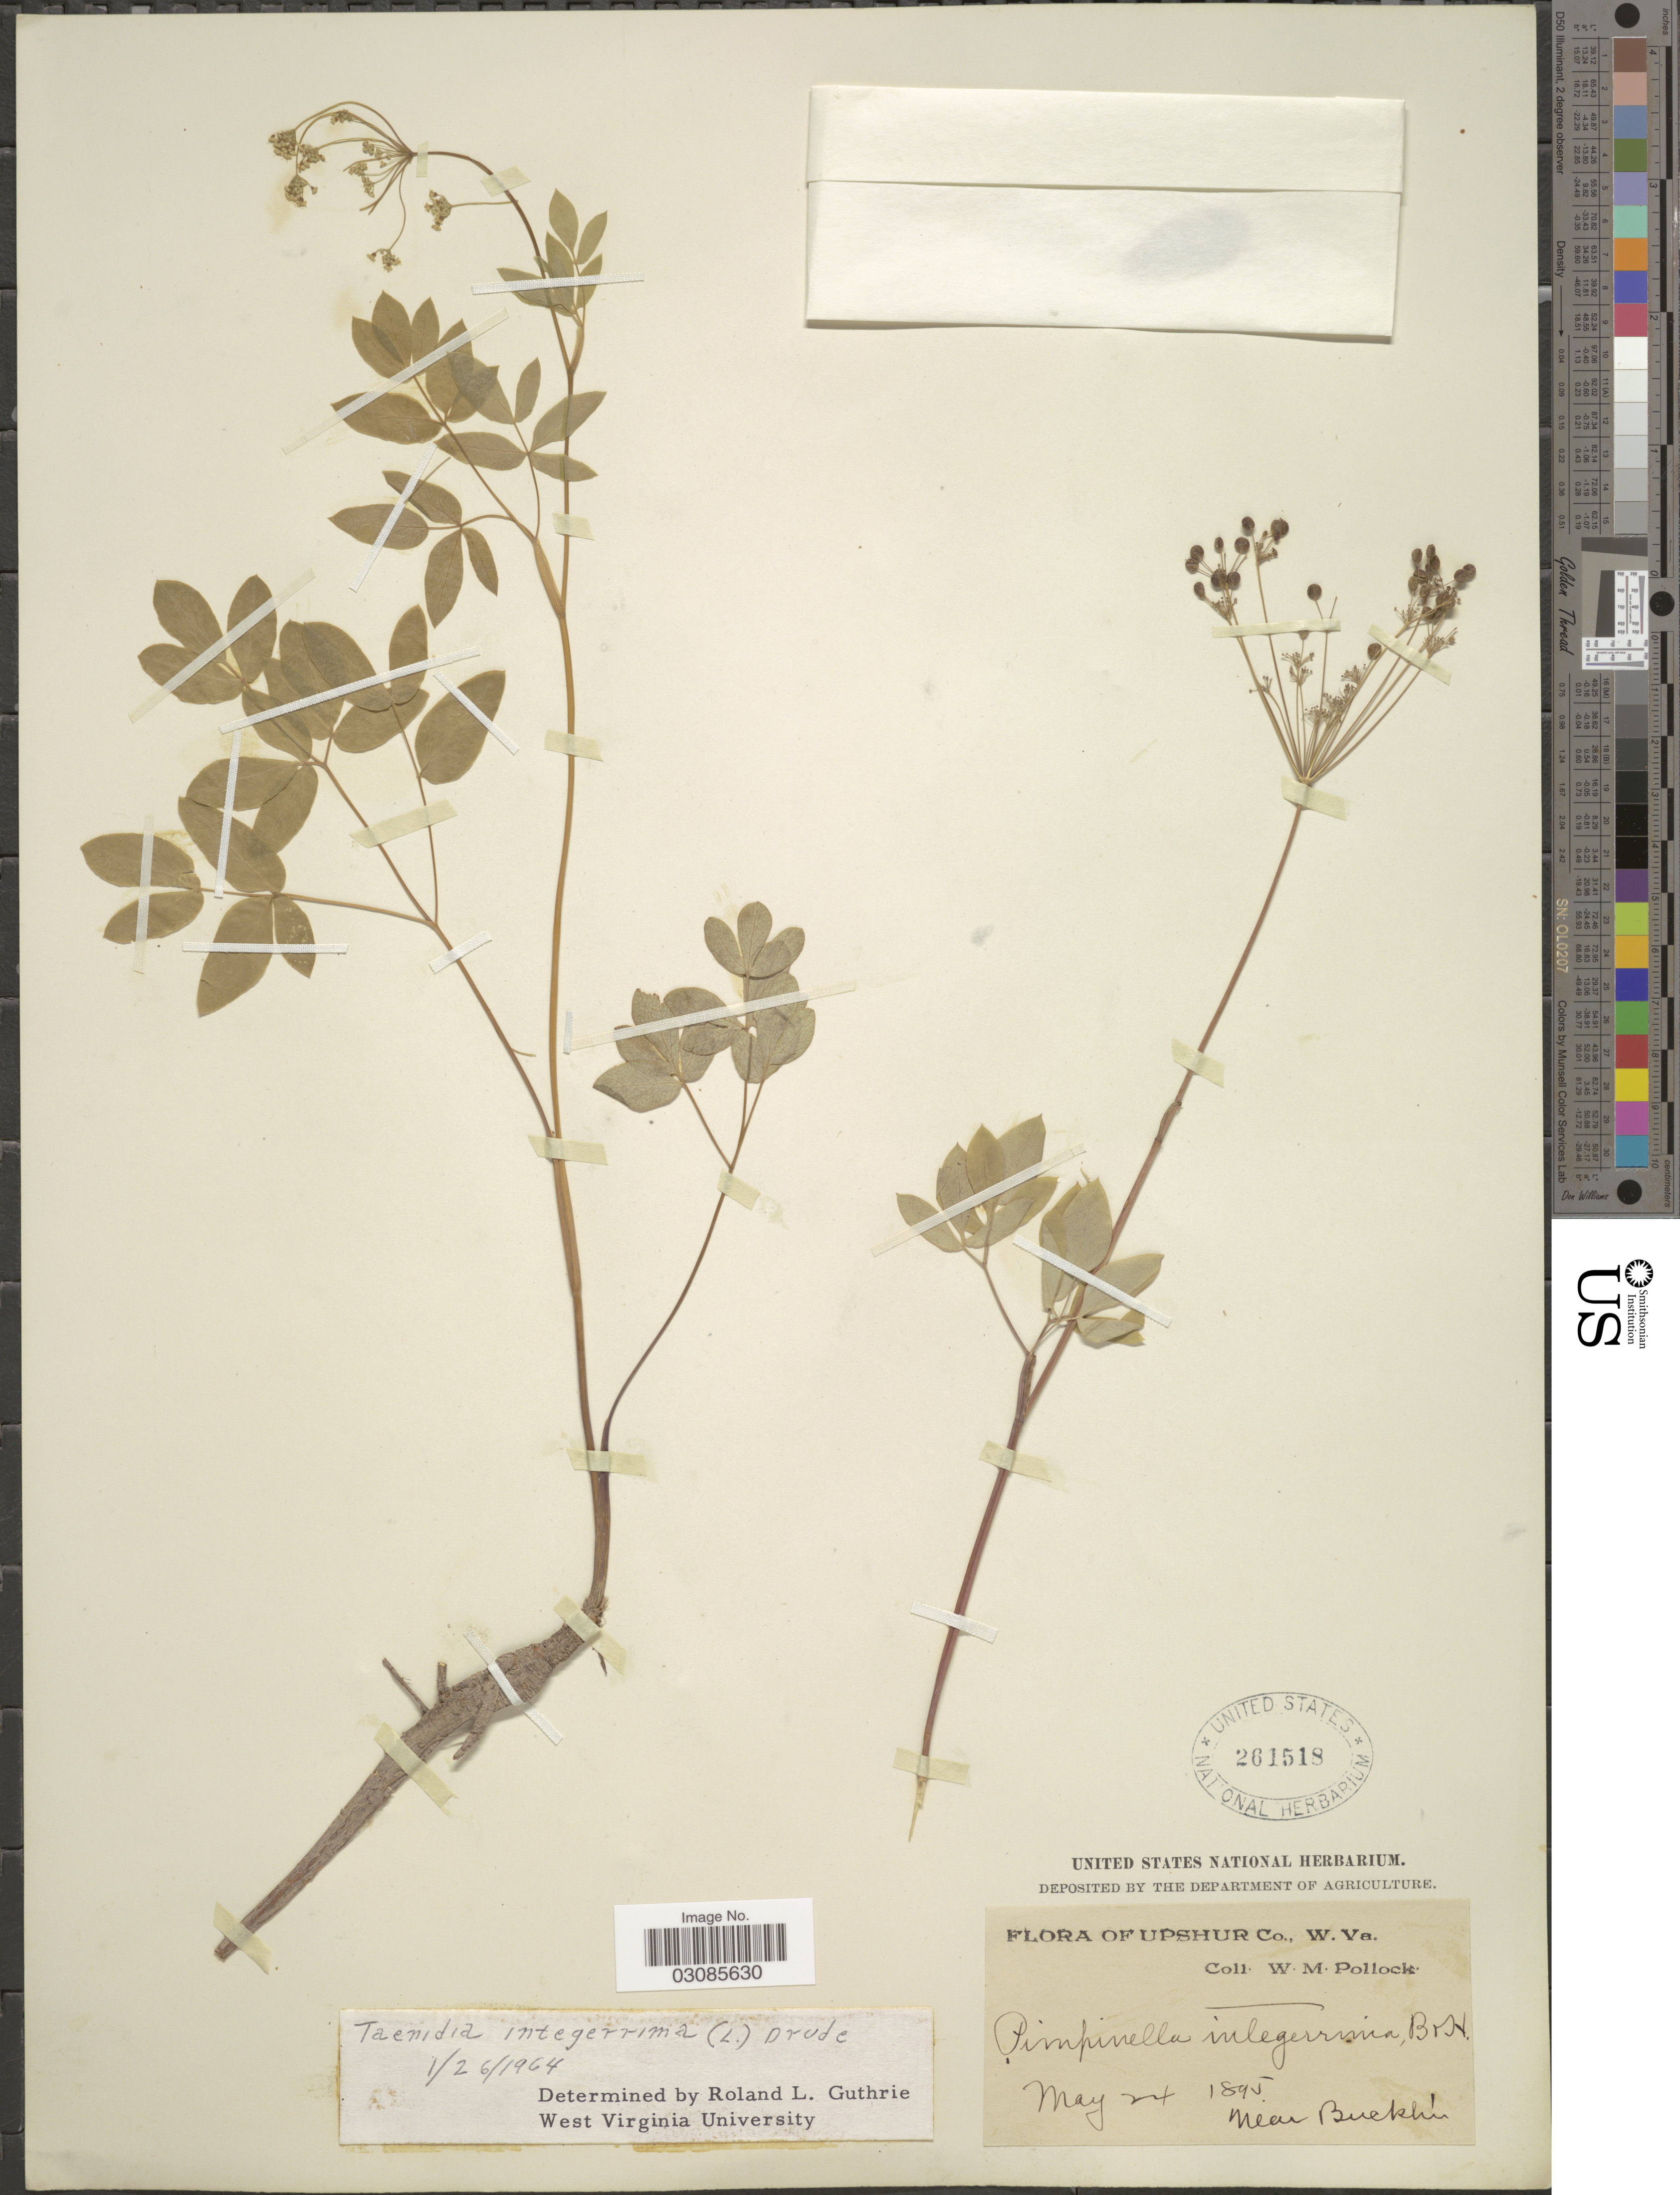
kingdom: Plantae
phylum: Tracheophyta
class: Magnoliopsida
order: Apiales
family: Apiaceae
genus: Taenidia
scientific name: Taenidia integerrima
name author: (L.) Drude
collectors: W. M. Pollock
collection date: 1895-05-24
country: United States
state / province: West Virginia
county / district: Upshur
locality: Near Bucklin.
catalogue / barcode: US 261518